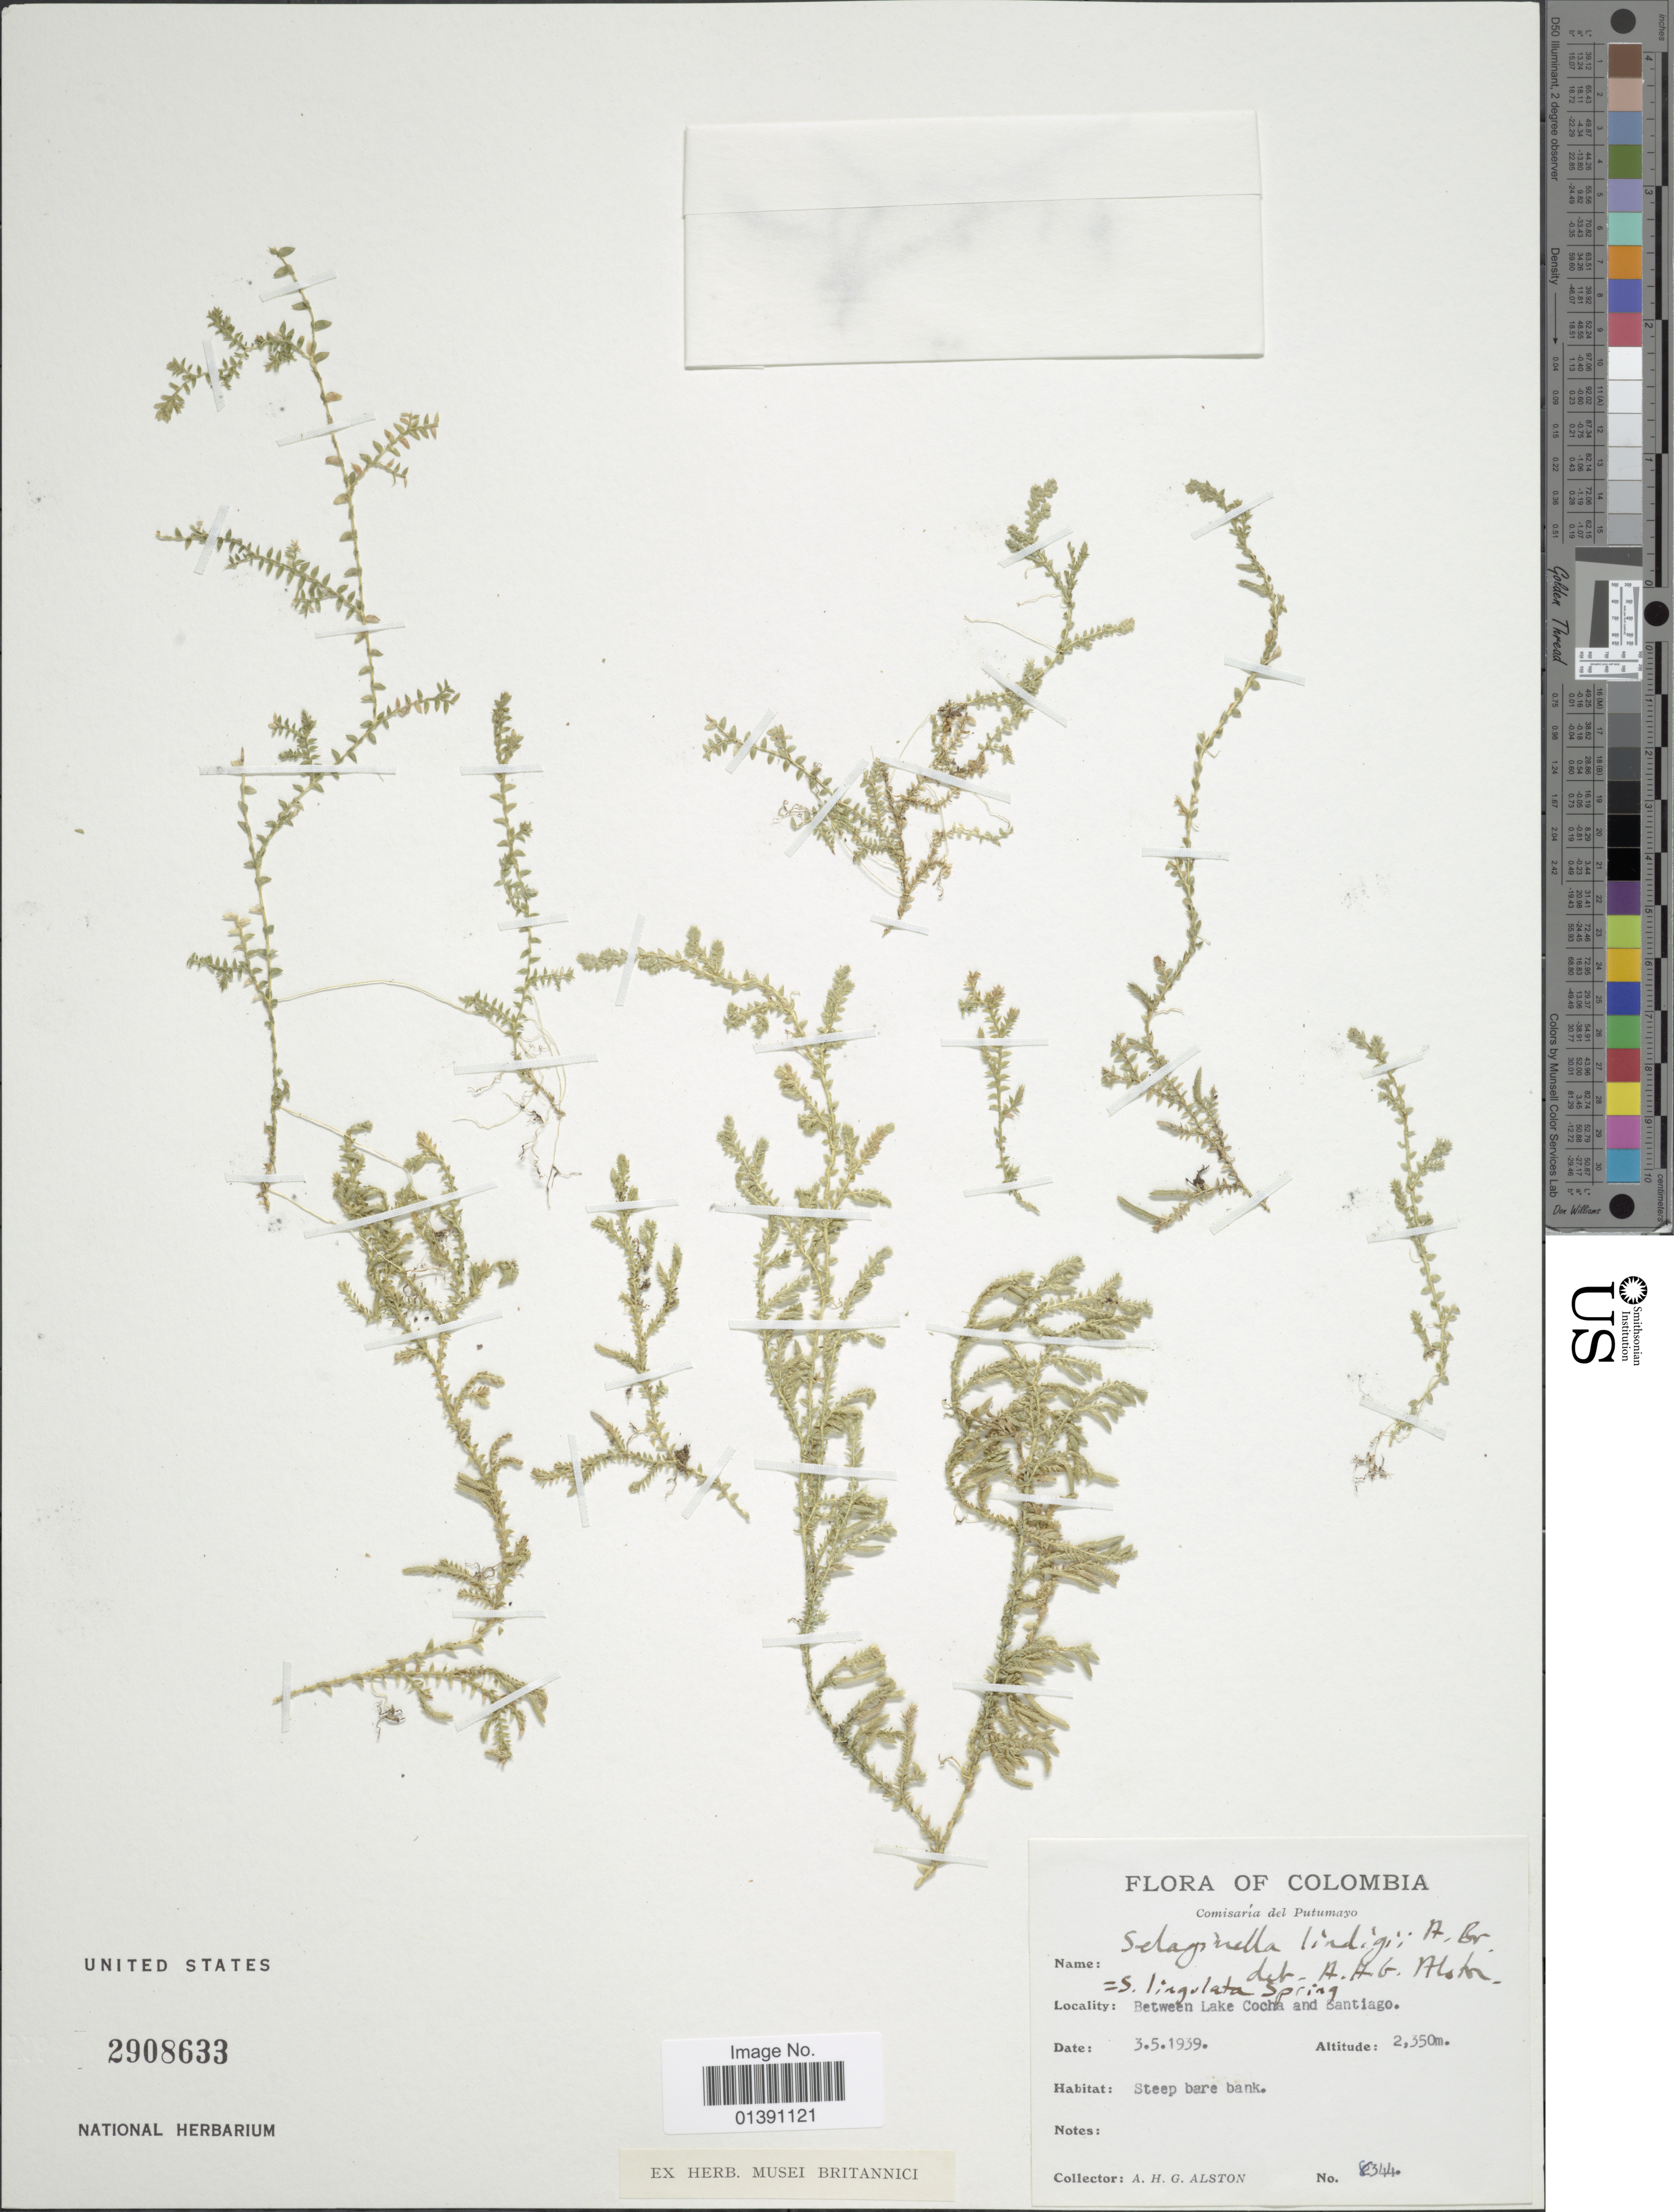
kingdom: Plantae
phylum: Tracheophyta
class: Lycopodiopsida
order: Selaginellales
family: Selaginellaceae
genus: Selaginella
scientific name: Selaginella lingulata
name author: Spring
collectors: A. H. Alston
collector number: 8344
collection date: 1939-05-03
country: Colombia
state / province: Putumayo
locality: Comisaria del Putumayo, Between Lake Cocah and Santiago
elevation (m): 2350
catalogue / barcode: US 2908633